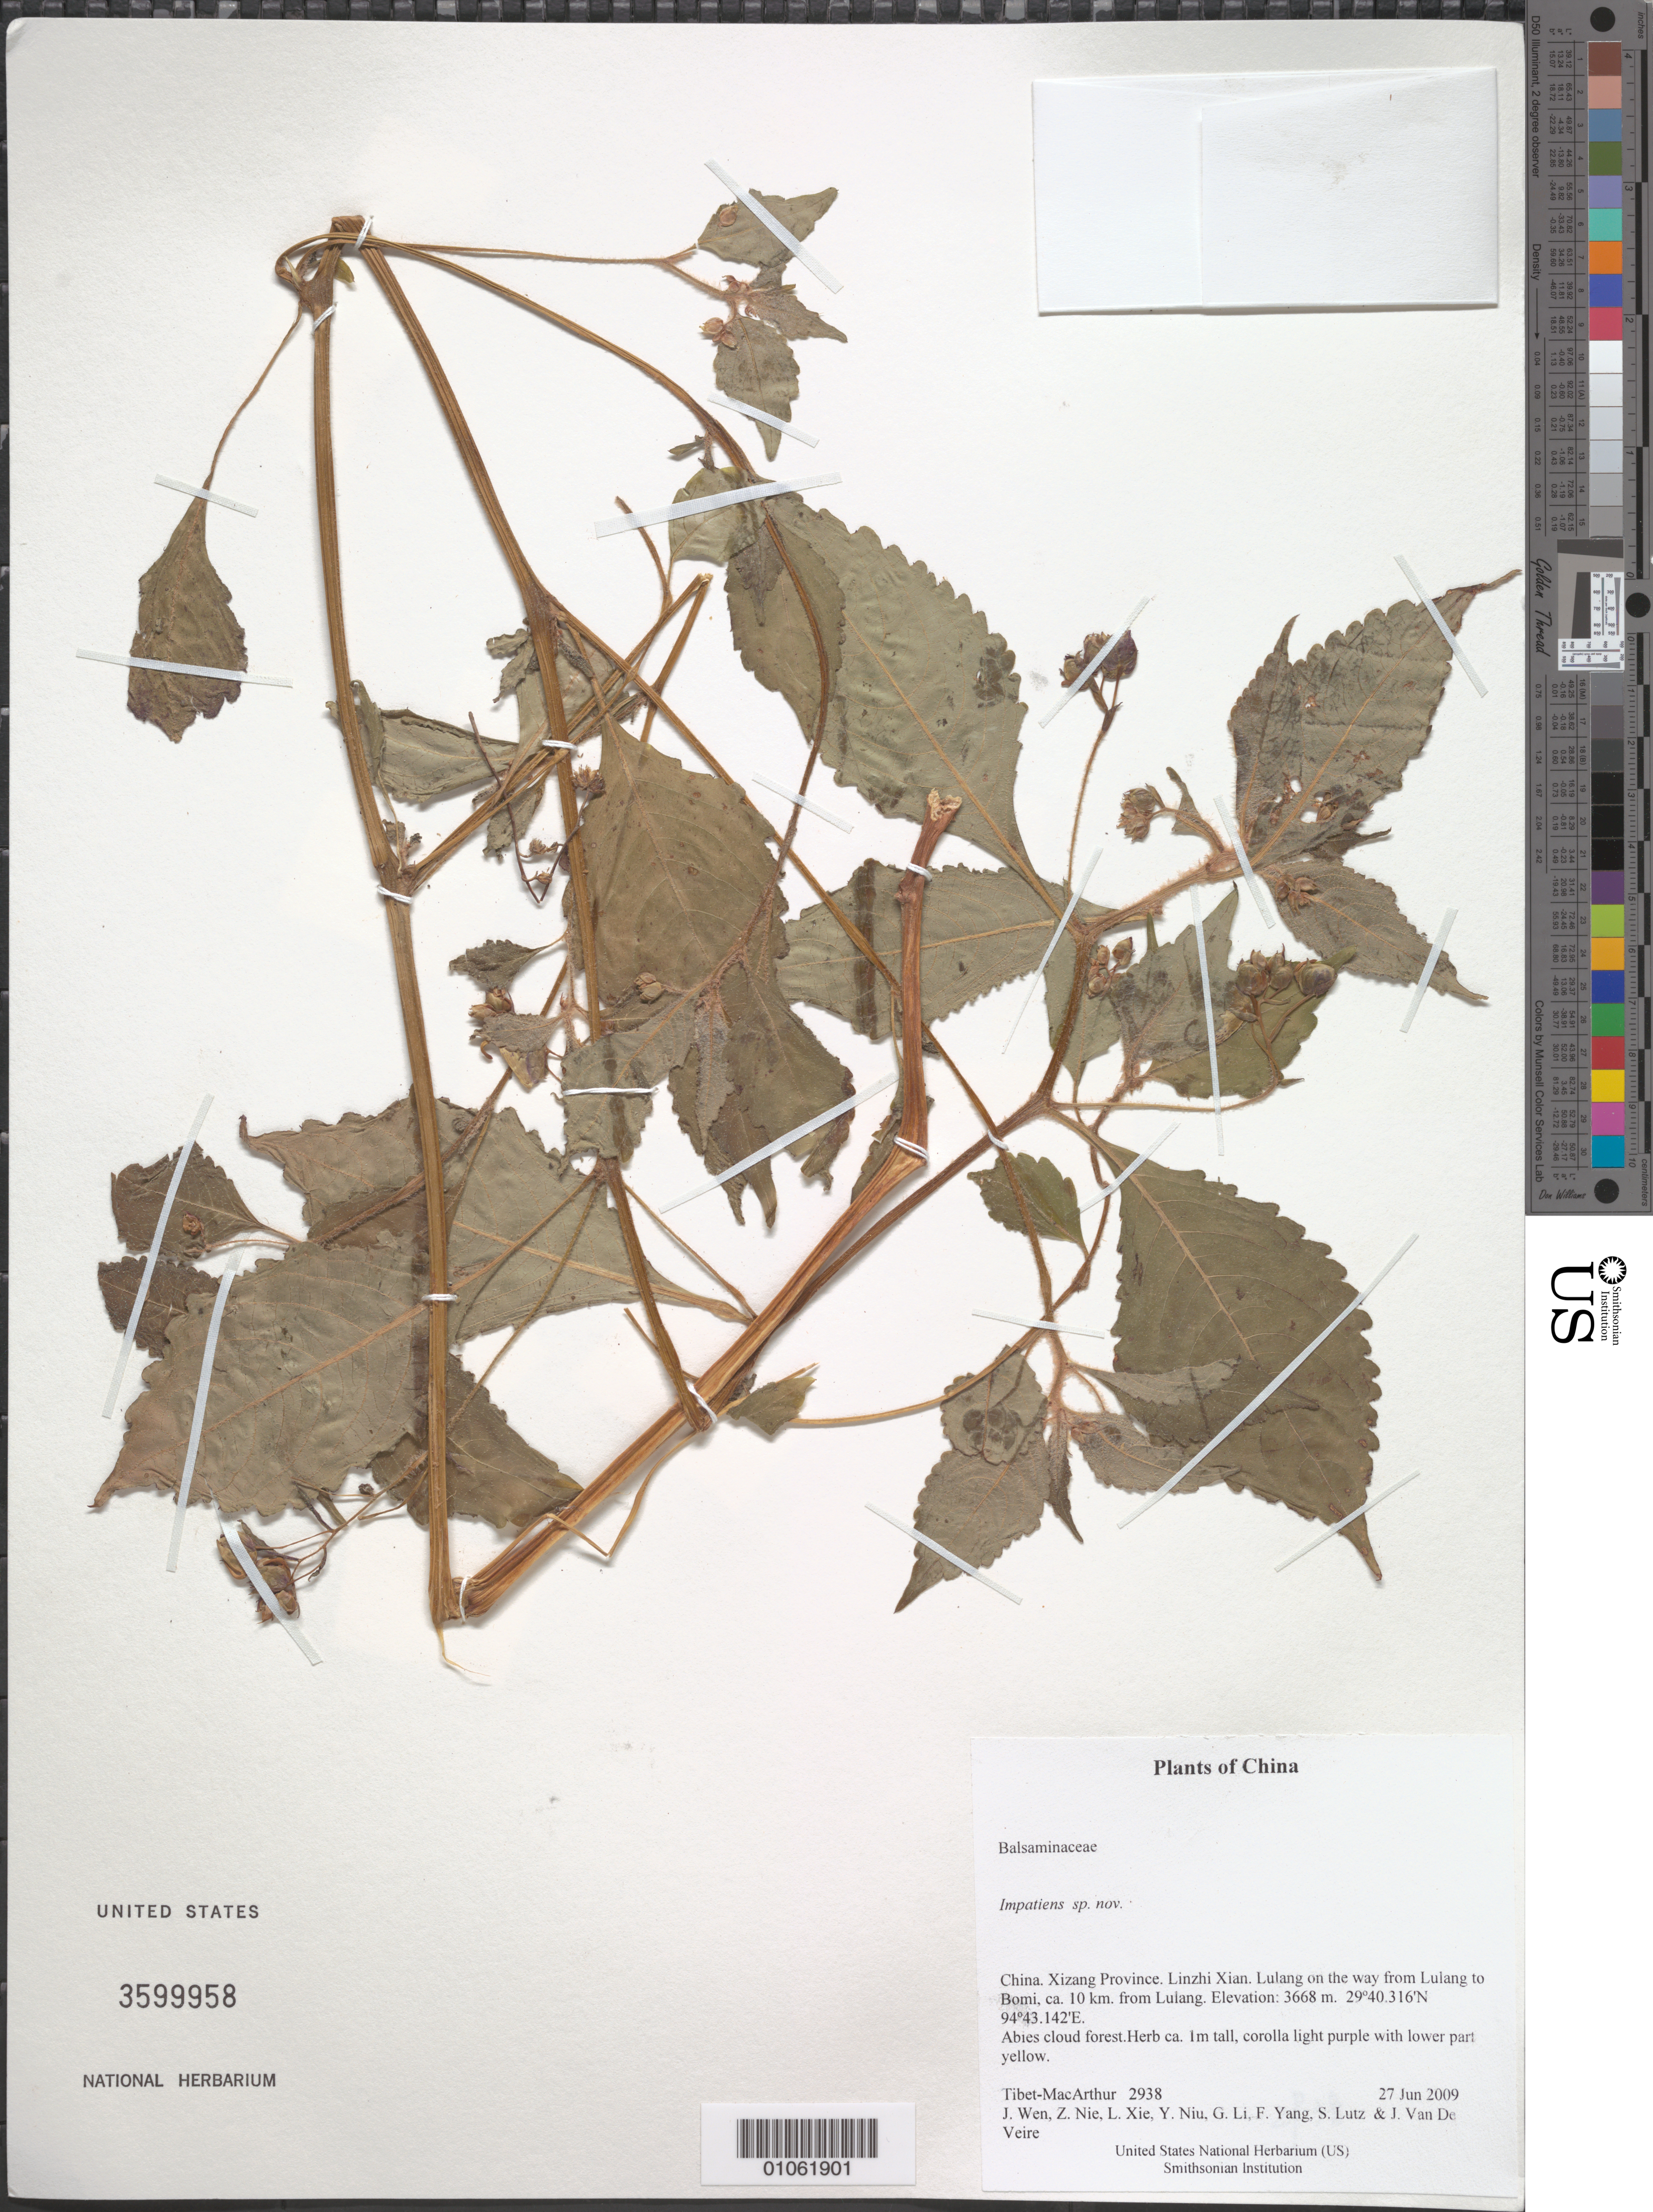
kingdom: Plantae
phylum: Tracheophyta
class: Magnoliopsida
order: Ericales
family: Balsaminaceae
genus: Impatiens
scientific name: Impatiens sp. nov.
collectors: Tibet-MacArthur, J. Wen, Z. Nie, L. Xie, Y. Niu, G. Li, F. Yang, S. Lutz & J. Van De Veire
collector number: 2938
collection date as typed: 27 Jun 2009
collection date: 2009-06-27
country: China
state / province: Xizang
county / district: Linzhi Xian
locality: Lulang on the way from Lulang to Bomi, ca. 10 km. from Lulang.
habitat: Abies cloud forest.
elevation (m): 3668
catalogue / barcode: US 3599958